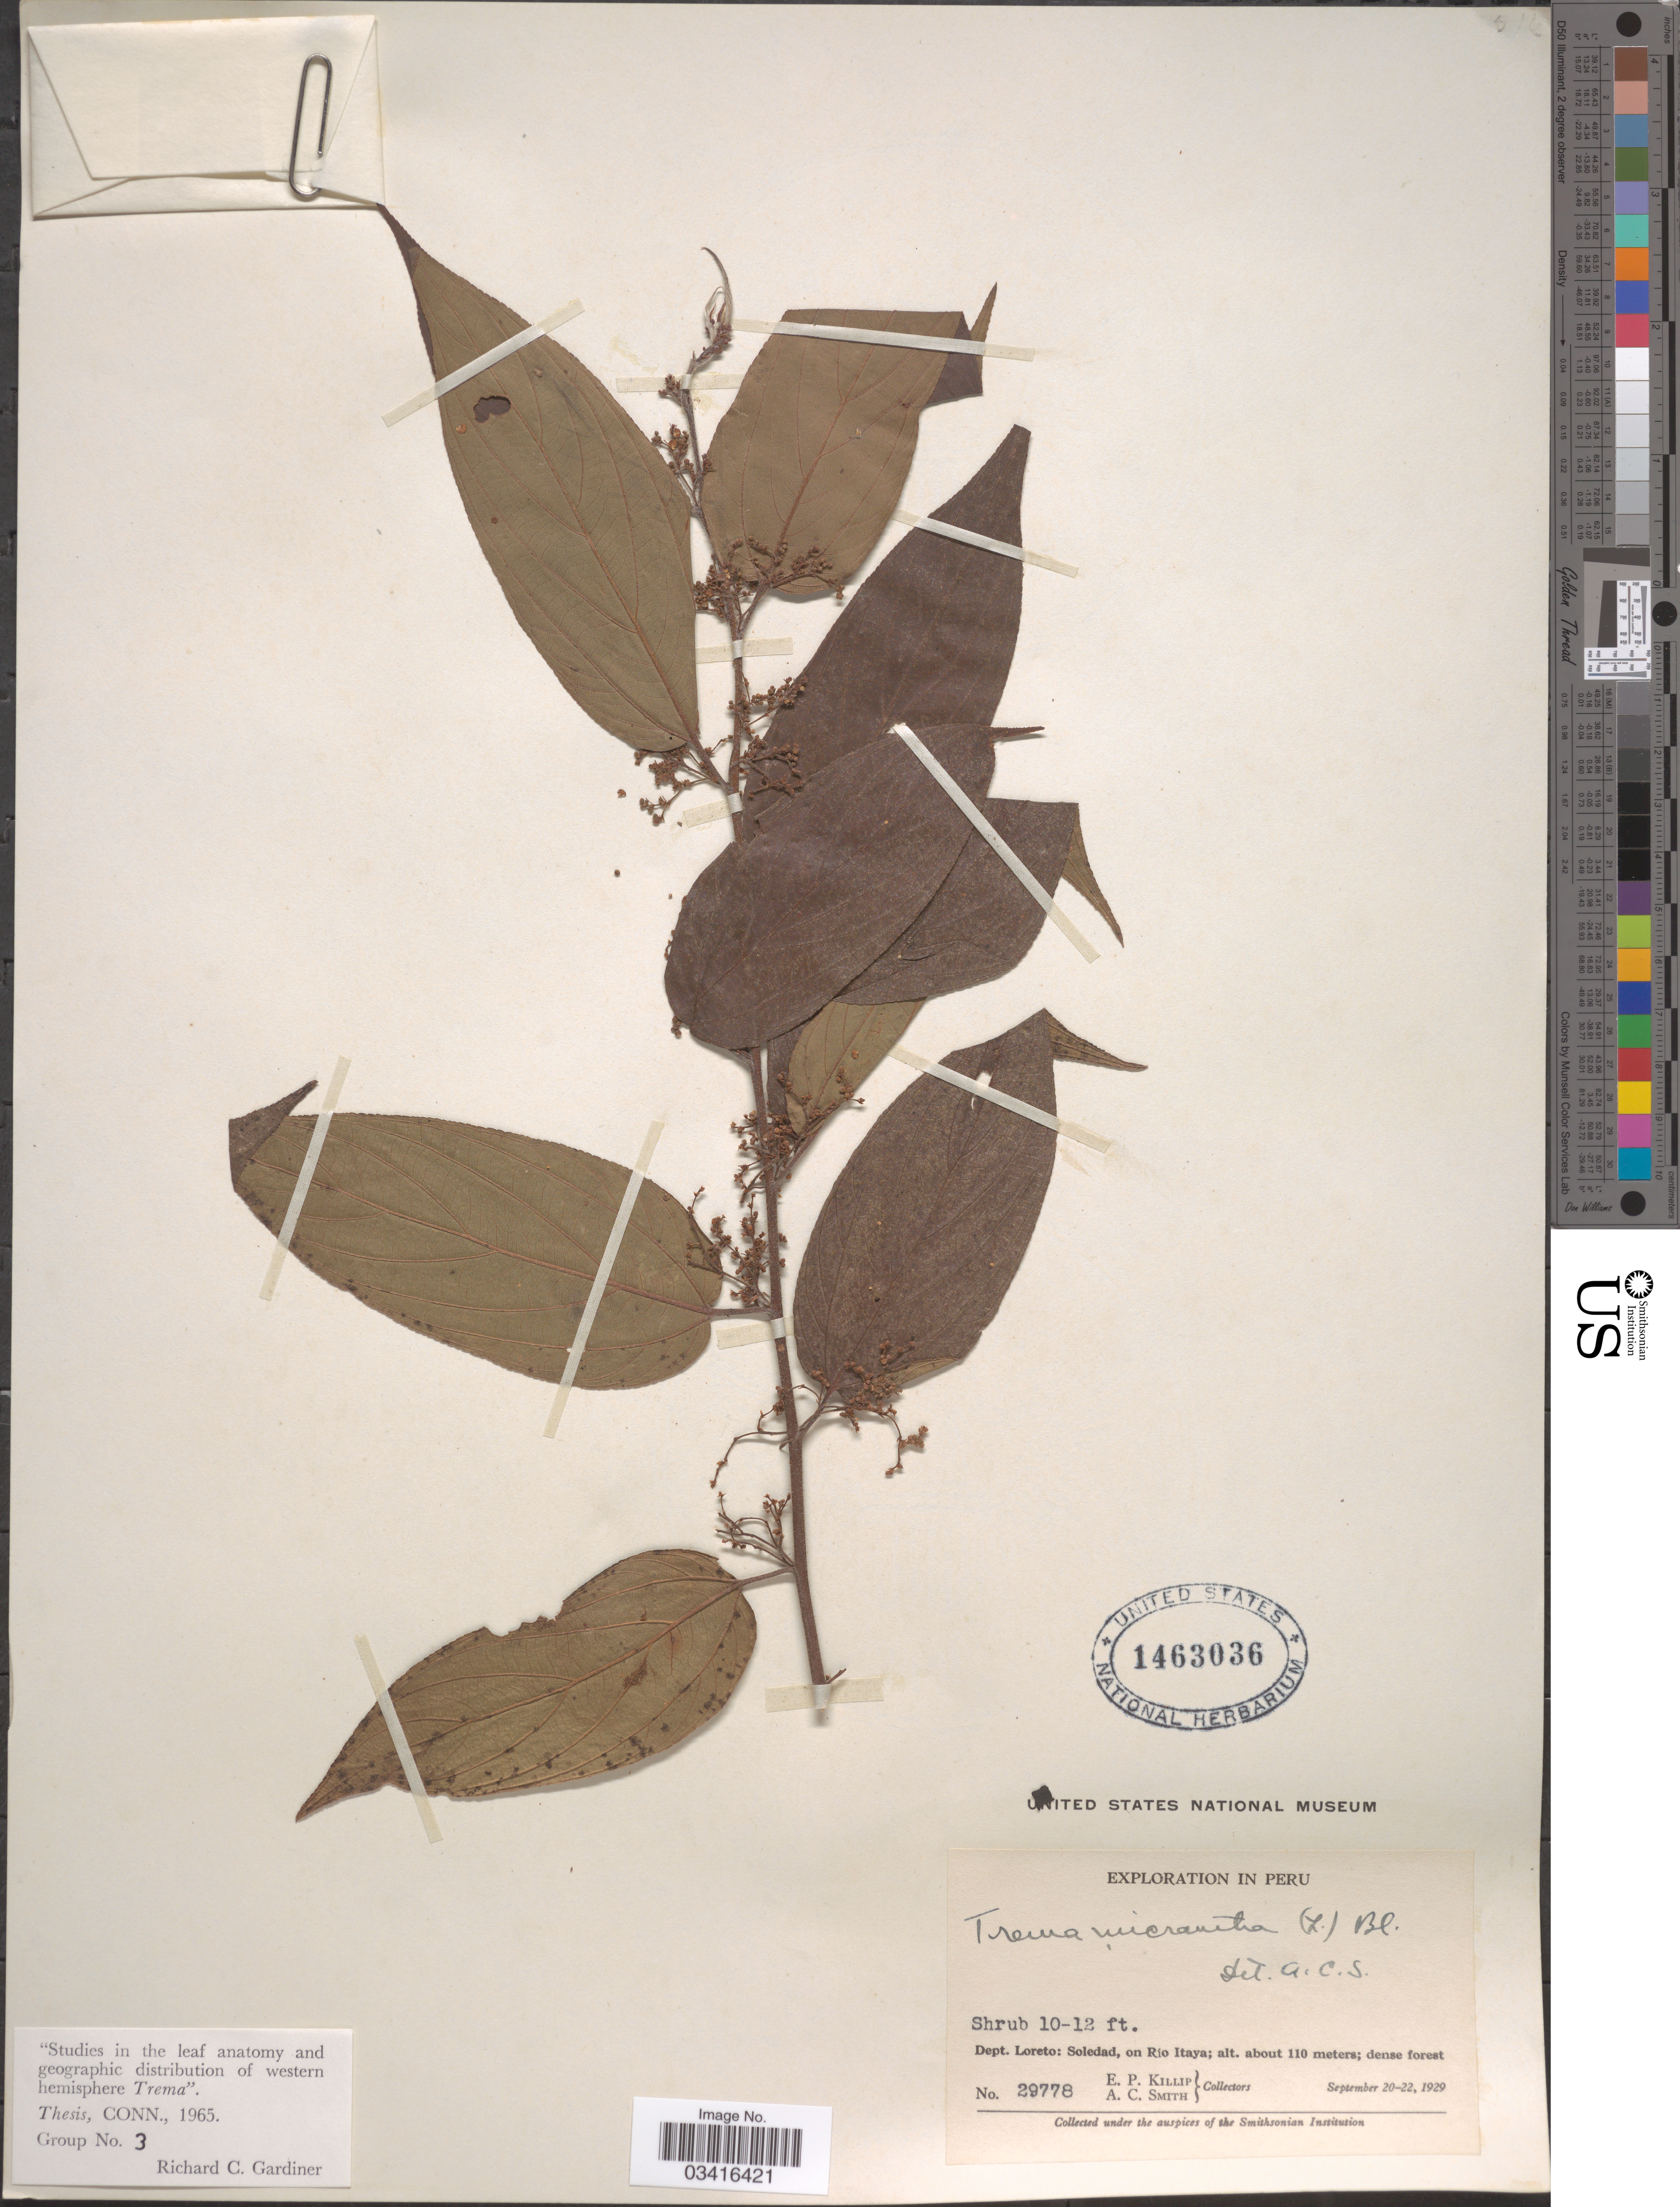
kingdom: Plantae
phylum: Tracheophyta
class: Magnoliopsida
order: Rosales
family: Cannabaceae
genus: Trema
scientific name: Trema micranthum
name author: (L.) Blume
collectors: E. P. Killip & A. C. Smith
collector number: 29778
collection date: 1929-09-20/1929-09-22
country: Peru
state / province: Loreto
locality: Dept. Loreto: Soledad, on Río Itaya.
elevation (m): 110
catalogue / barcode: US 1463036